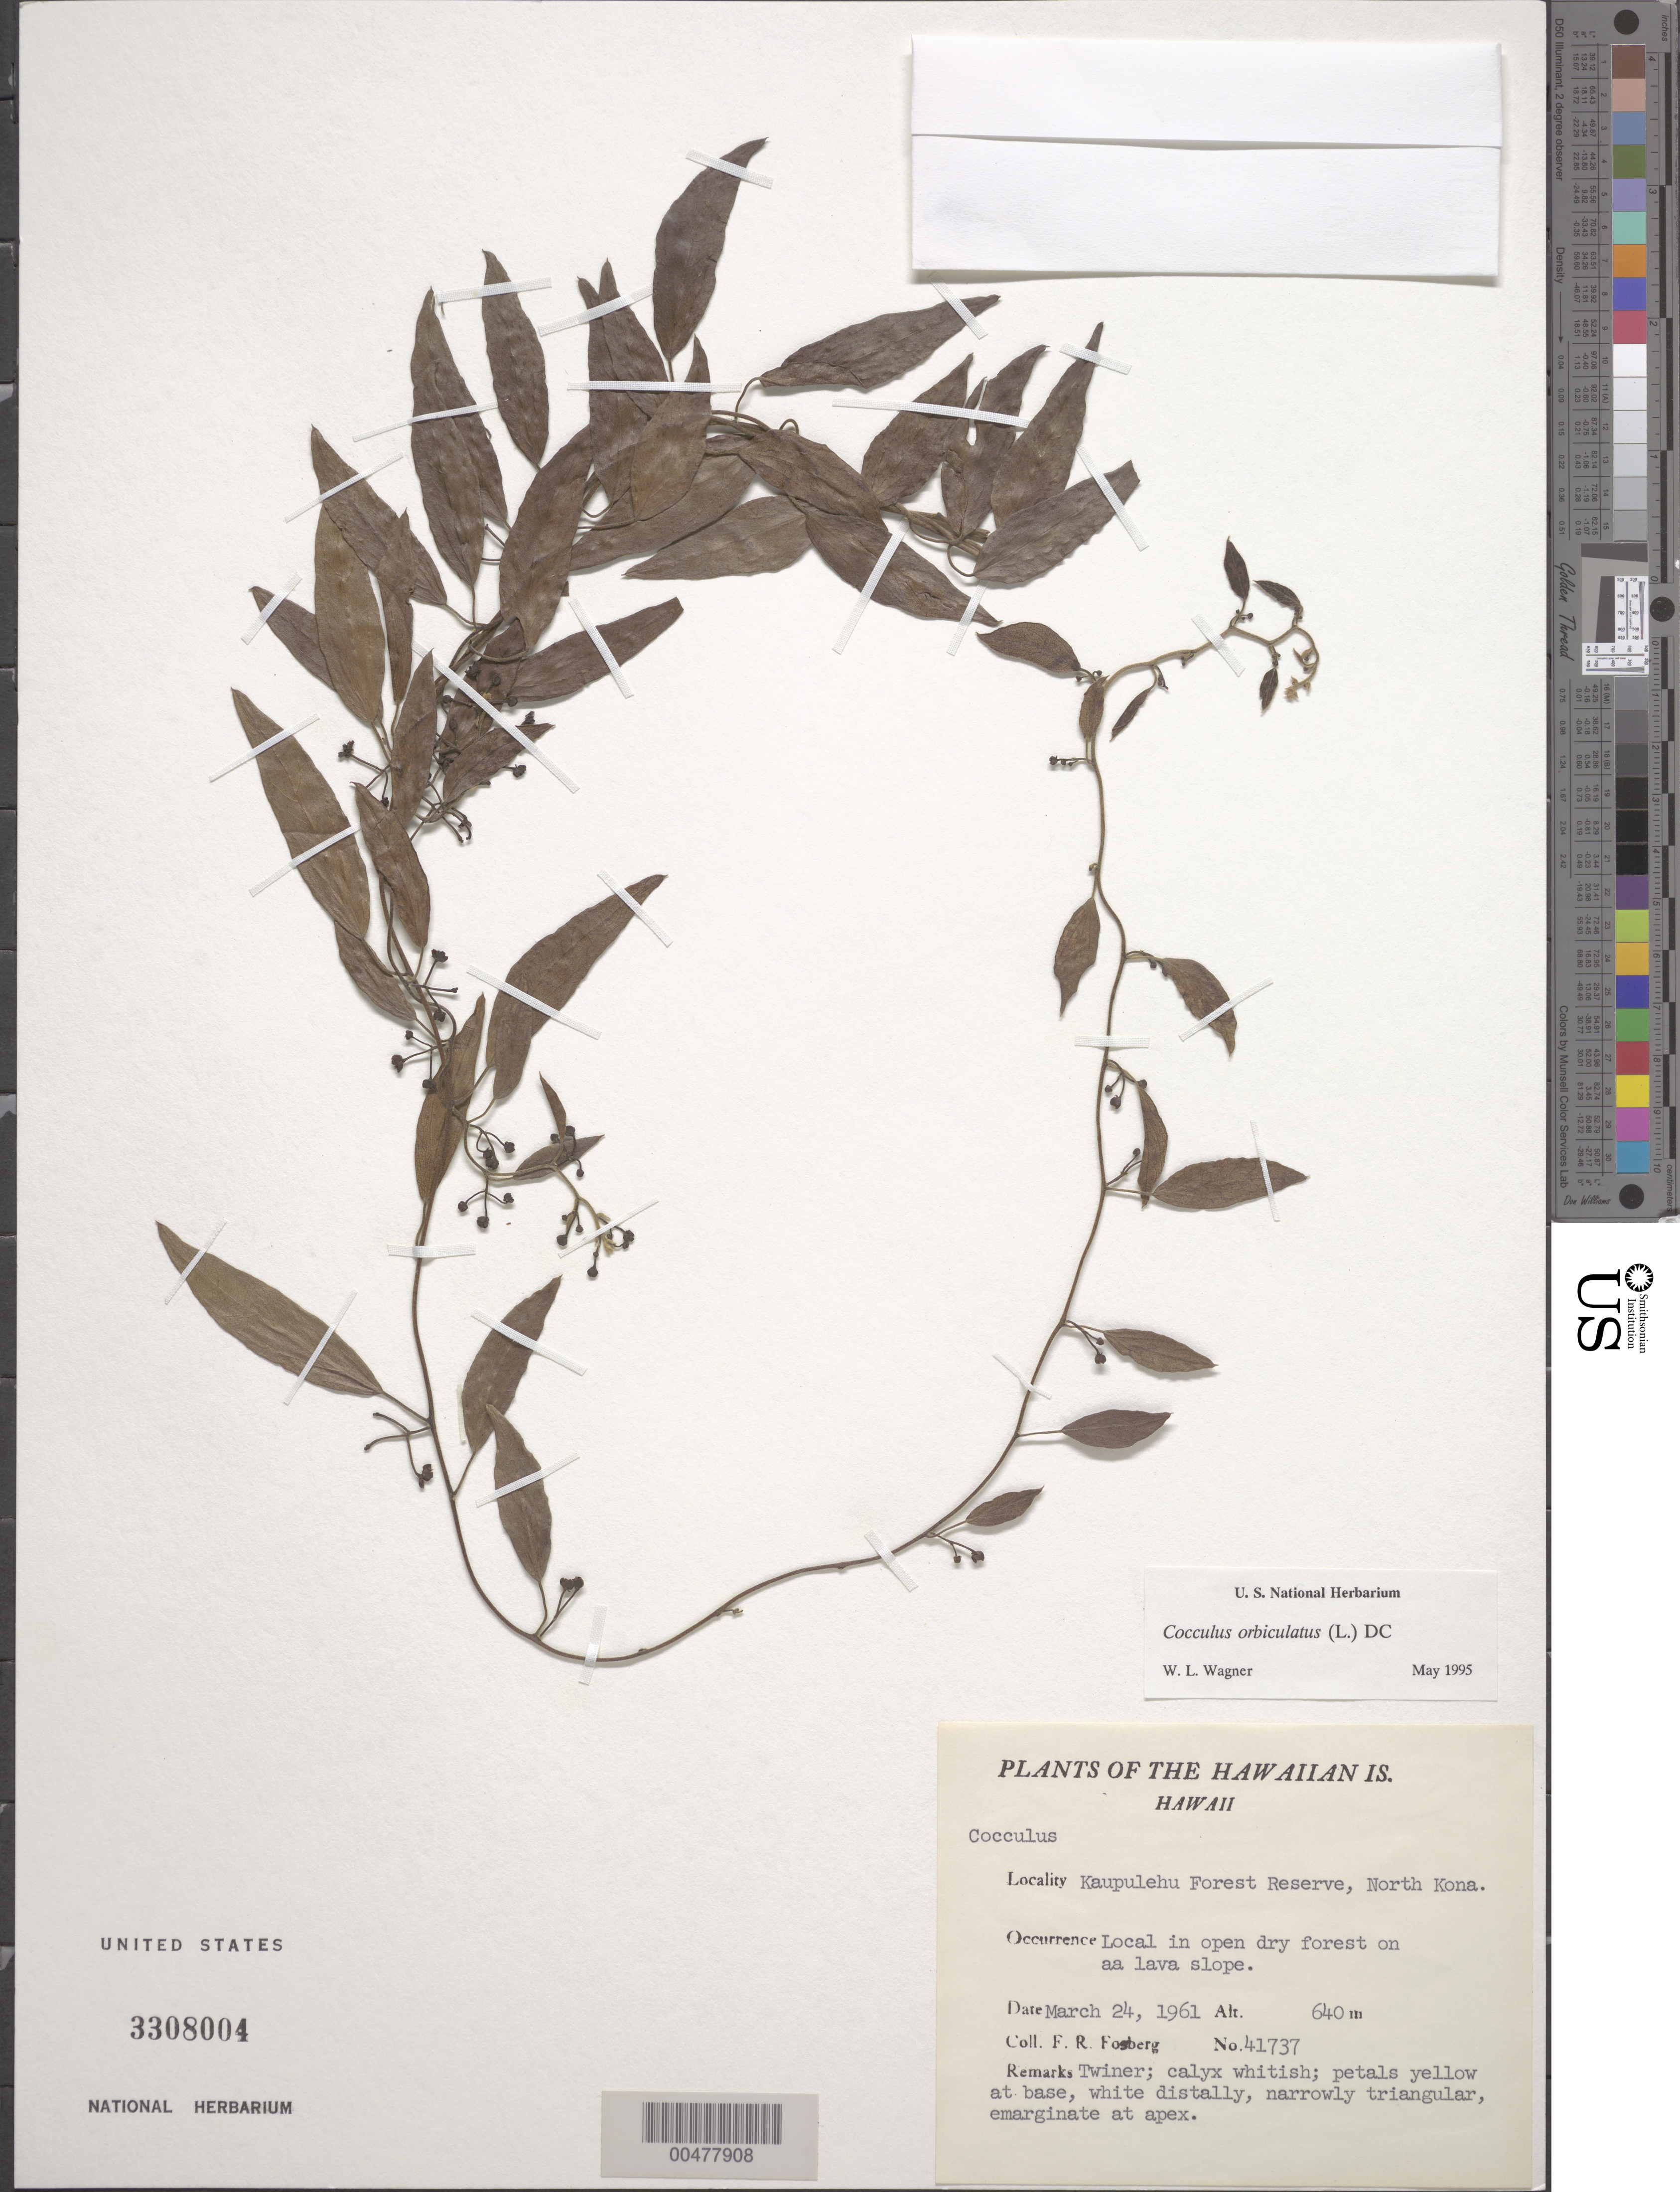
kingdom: Plantae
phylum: Tracheophyta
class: Magnoliopsida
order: Ranunculales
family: Menispermaceae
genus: Cocculus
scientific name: Cocculus orbiculatus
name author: (L.) DC.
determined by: Wagner, W. L., (BOT), Smithsonian Institution - National Museum of Natural History (UNITED STATES)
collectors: F. R. Fosberg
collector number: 41737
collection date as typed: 24 Mar 1961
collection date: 1961-03-24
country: United States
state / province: Hawaii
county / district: Hawaii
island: Hawaii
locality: Kaupulehu Forest Reserve, N Kona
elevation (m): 640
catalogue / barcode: US 3308004